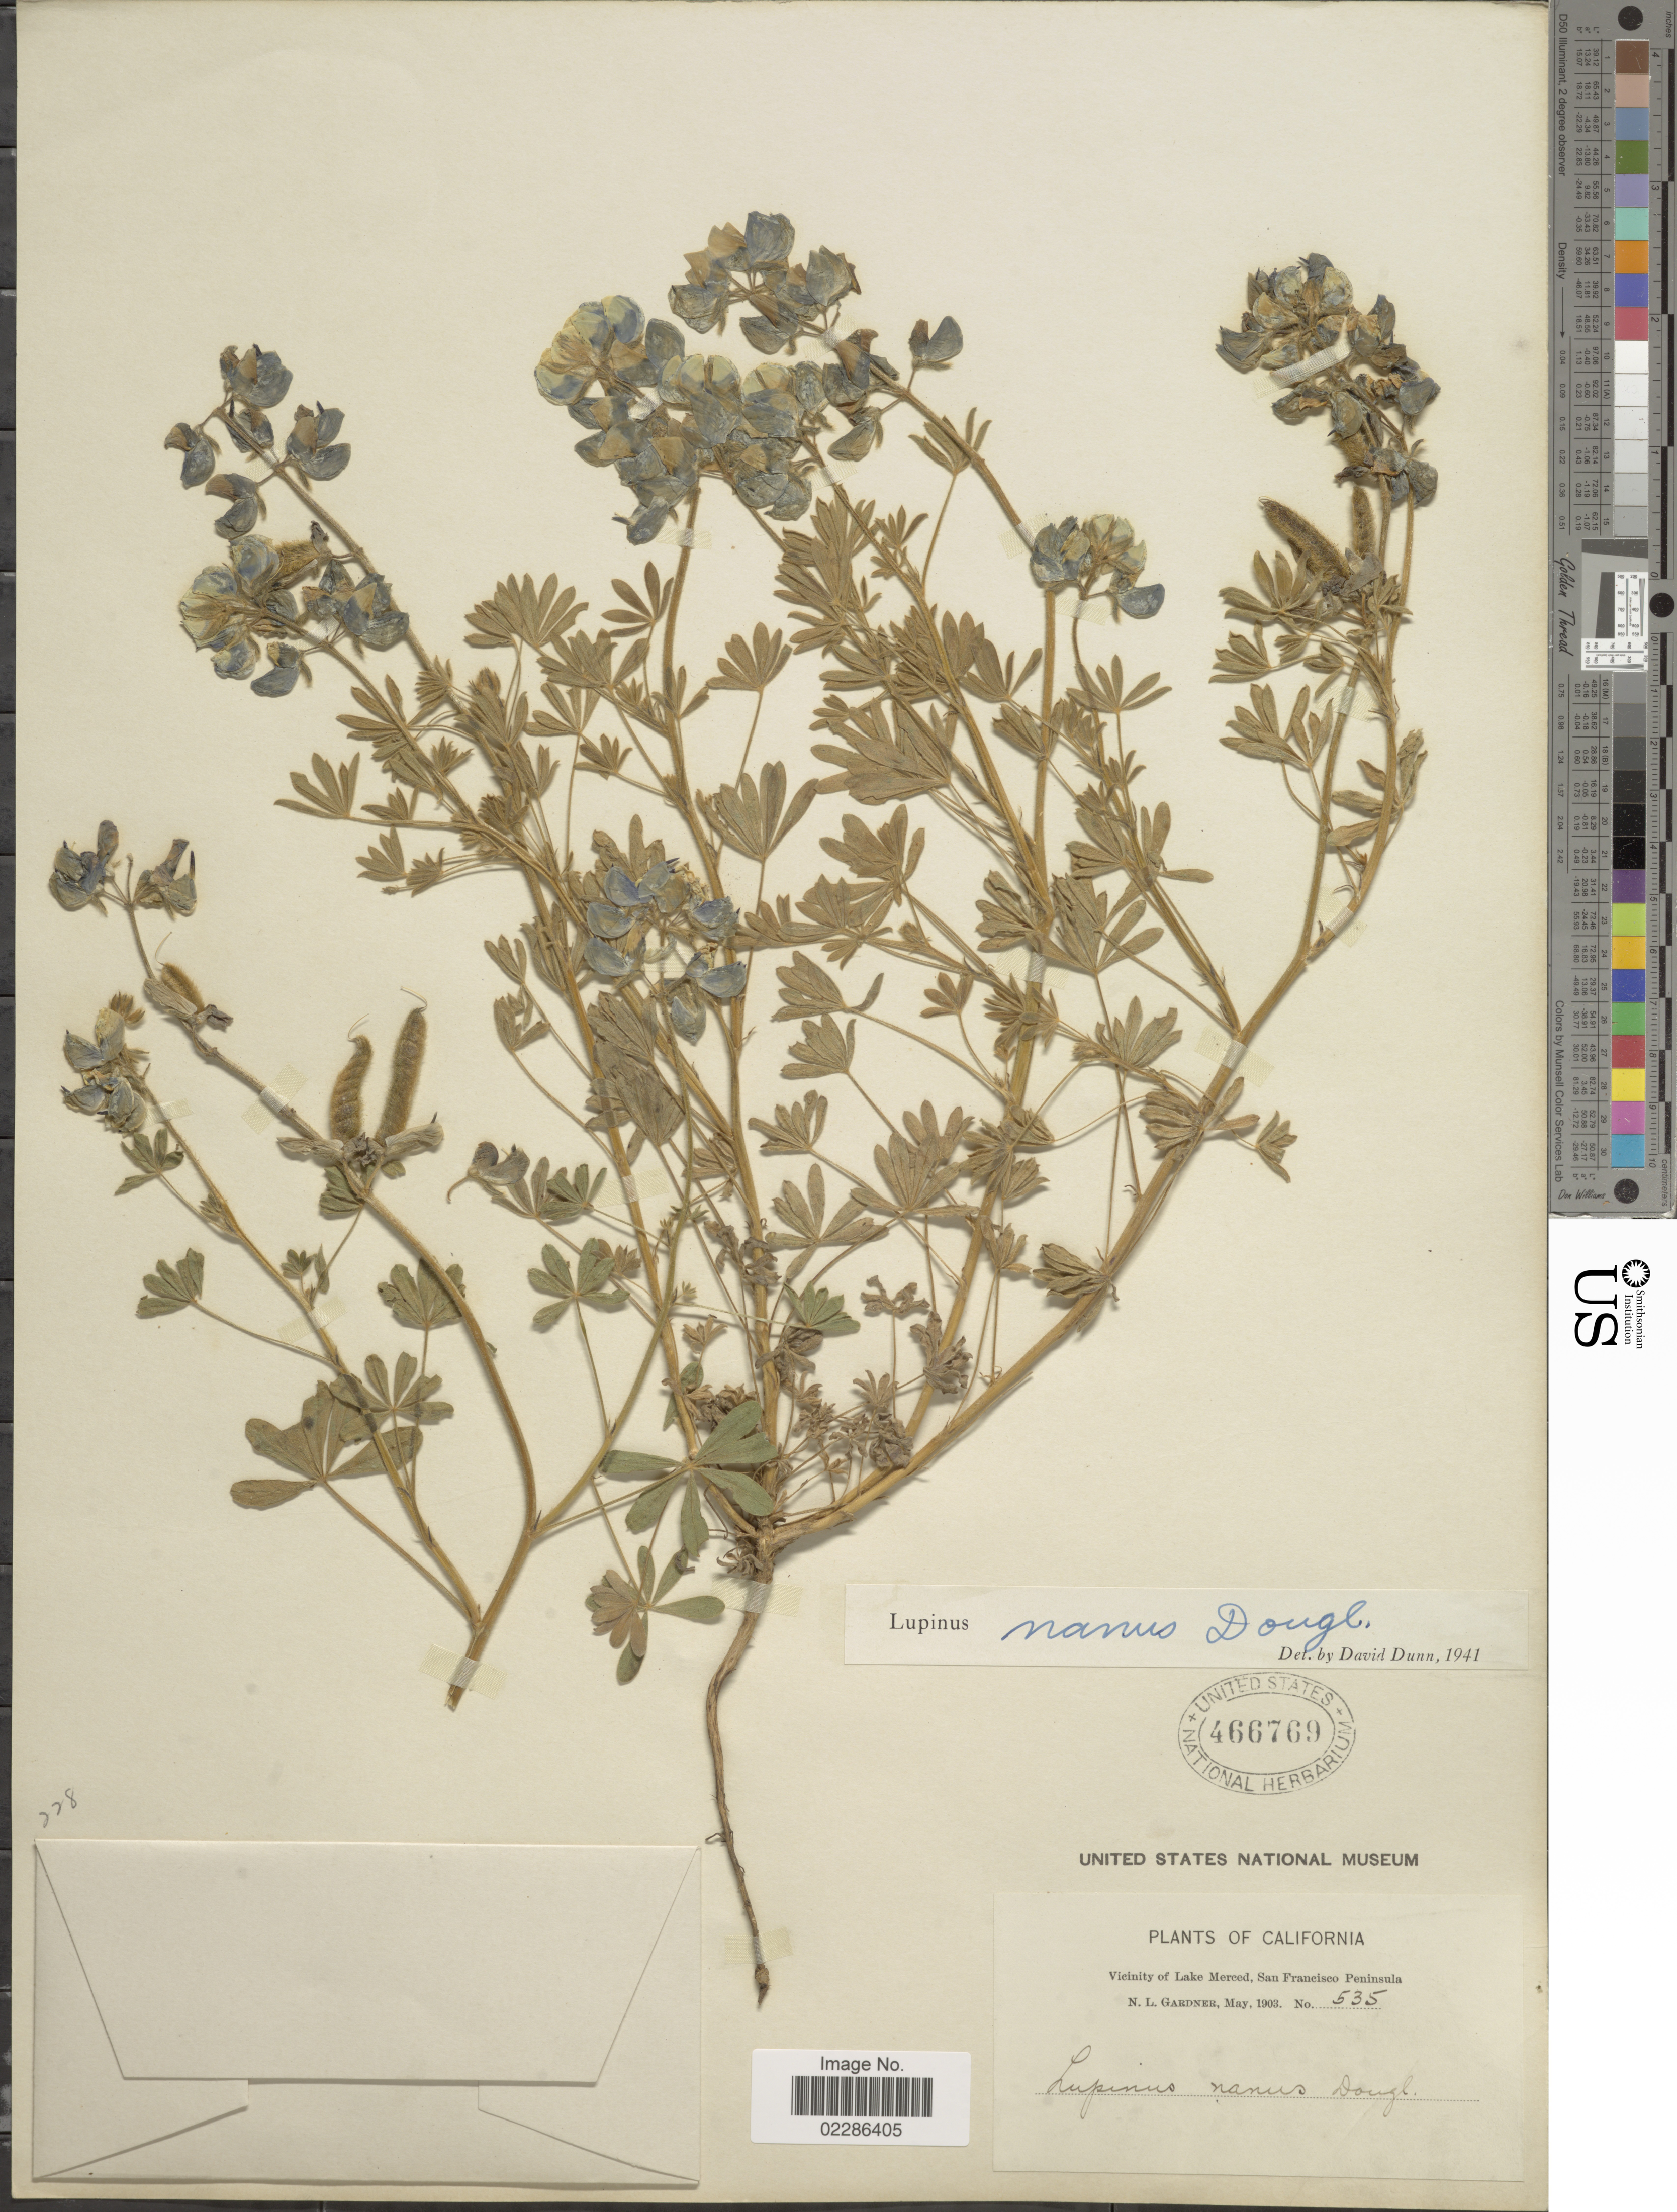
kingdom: Plantae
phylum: Tracheophyta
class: Magnoliopsida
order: Fabales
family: Fabaceae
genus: Lupinus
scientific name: Lupinus nanus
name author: Douglas ex Benth.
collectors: N. Gardner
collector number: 535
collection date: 1903-05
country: United States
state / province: California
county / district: San Francisco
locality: Vicinity of Lake Merced, San Francisco Peninsula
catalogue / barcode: US 466769